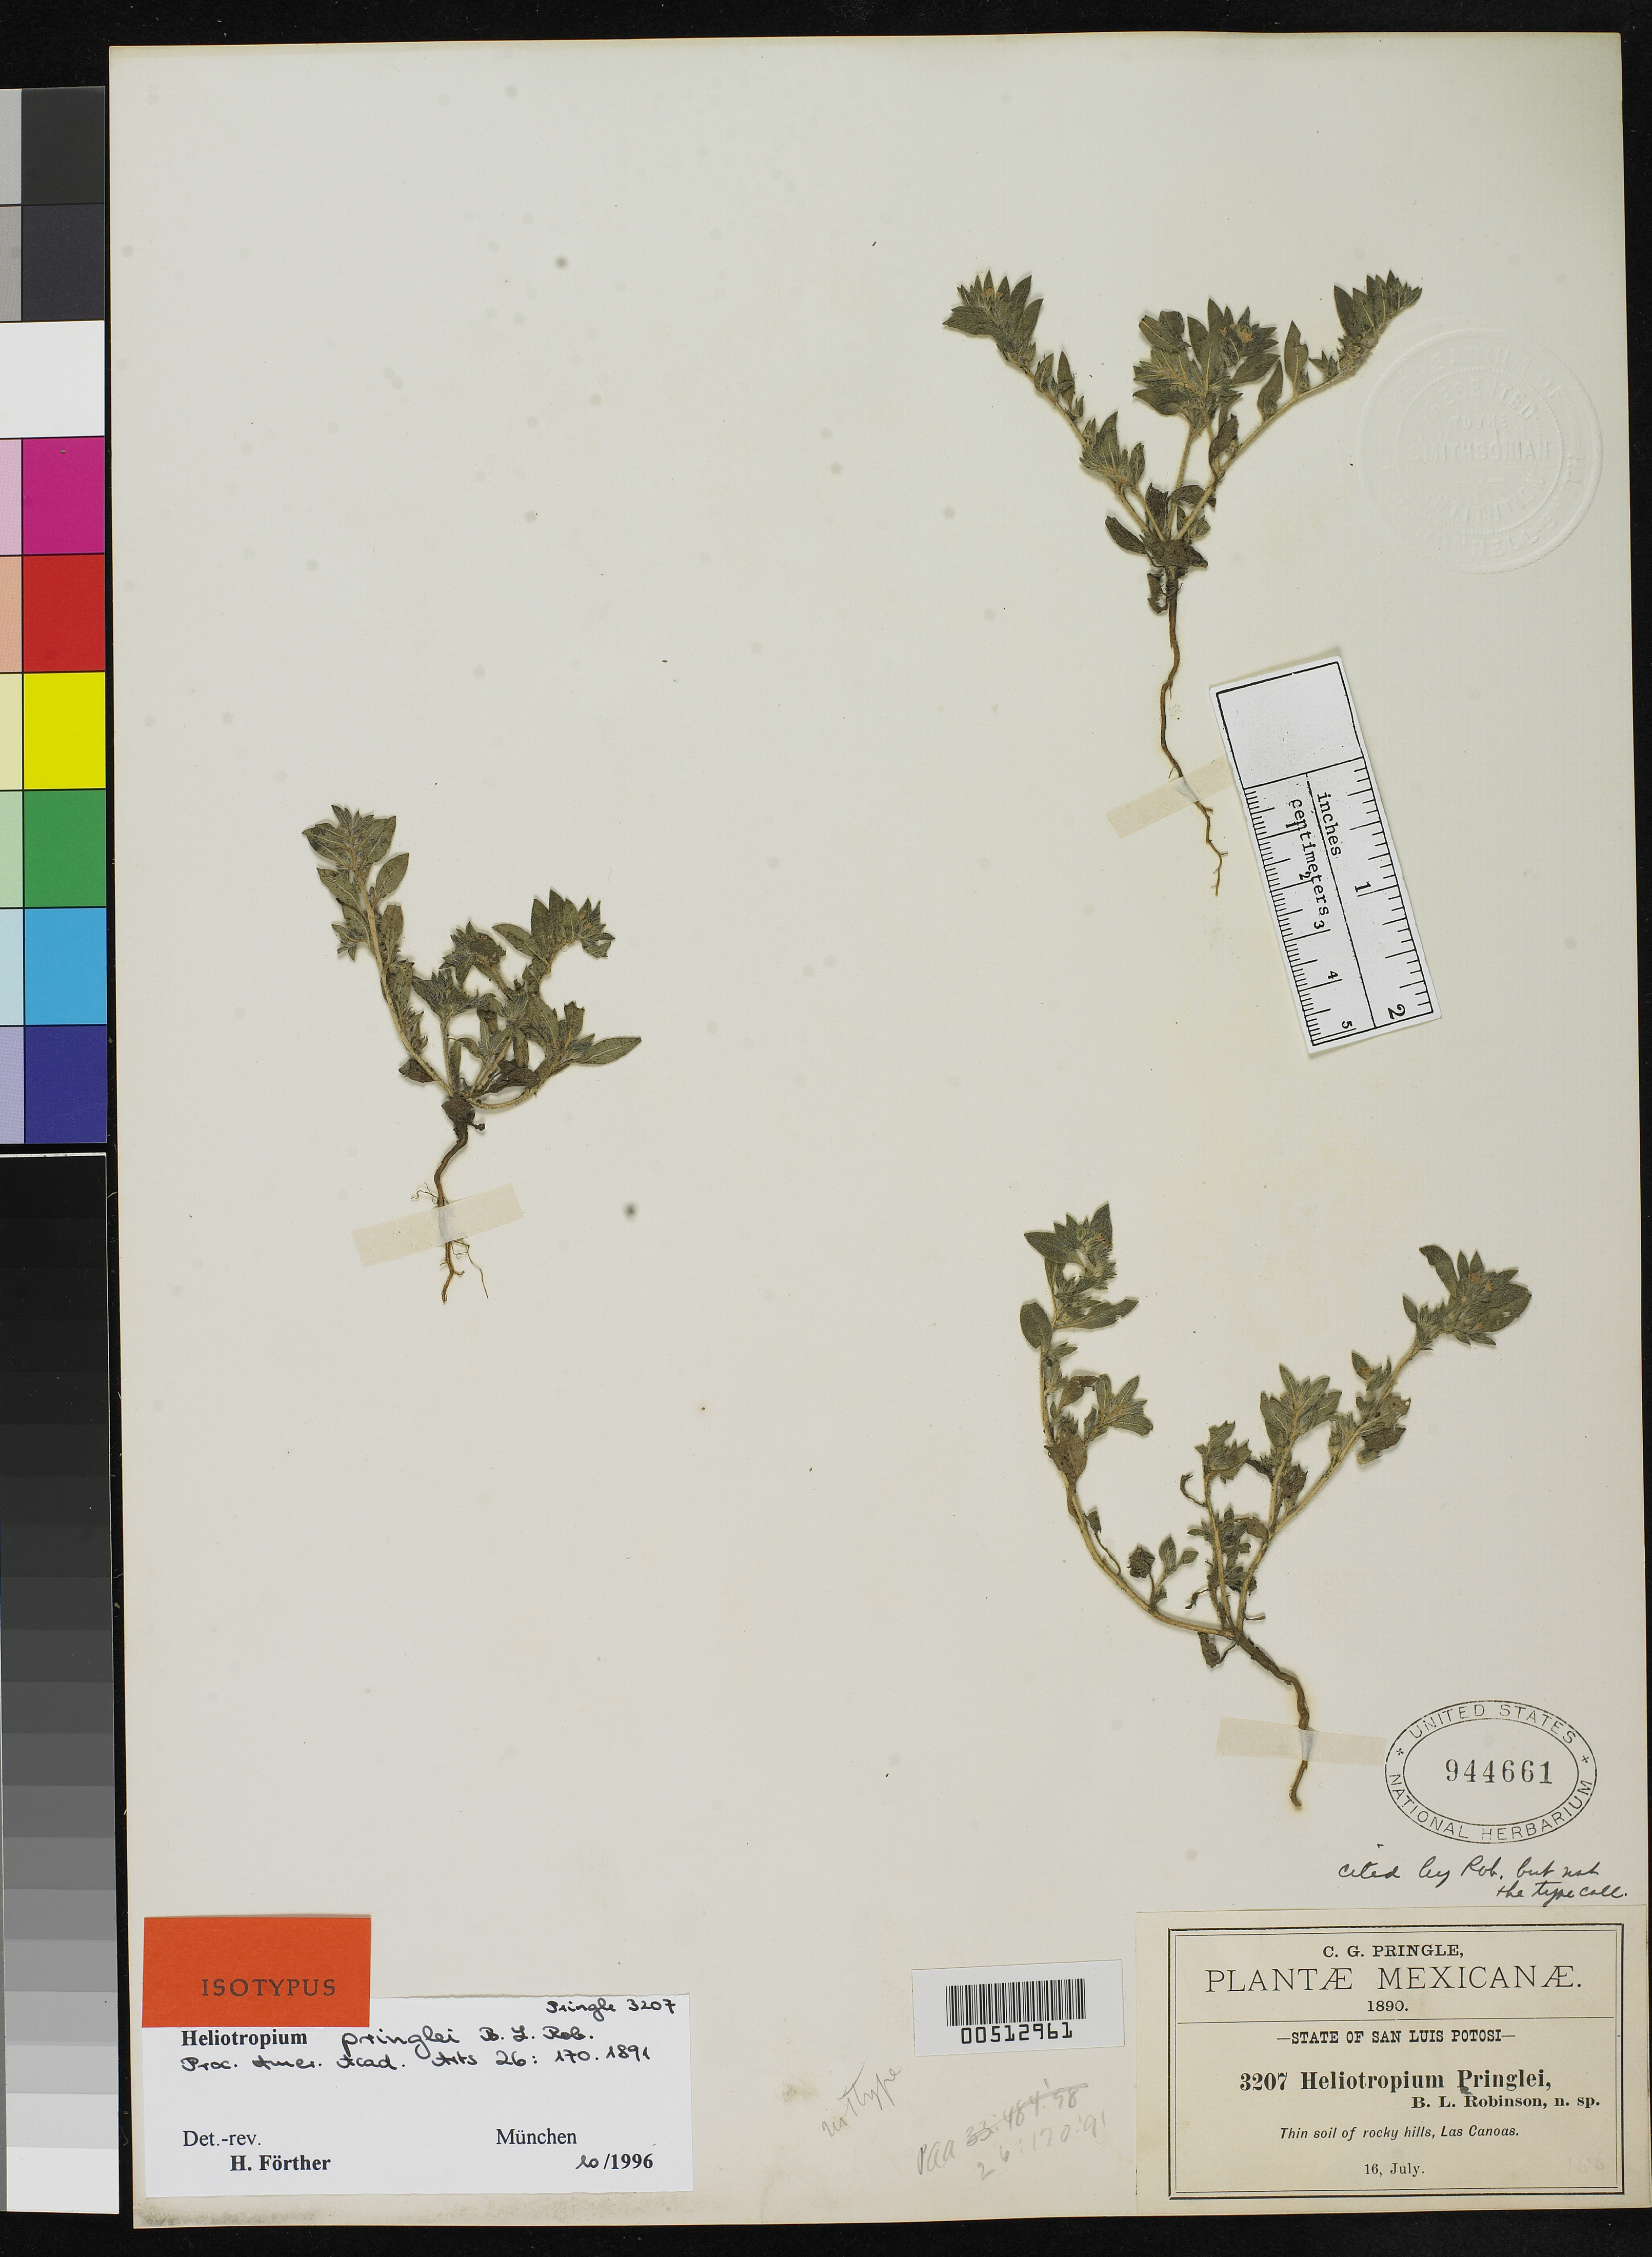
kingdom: Plantae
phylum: Tracheophyta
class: Magnoliopsida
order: Boraginales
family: Heliotropiaceae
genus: Heliotropium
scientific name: Heliotropium pringlei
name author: B.L. Rob.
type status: Isosyntype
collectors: C. G. Pringle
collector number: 3207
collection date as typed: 16 Jul 1890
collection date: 1890-07-16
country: Mexico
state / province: San Luis Potosi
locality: Las Canoas.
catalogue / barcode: US 944661